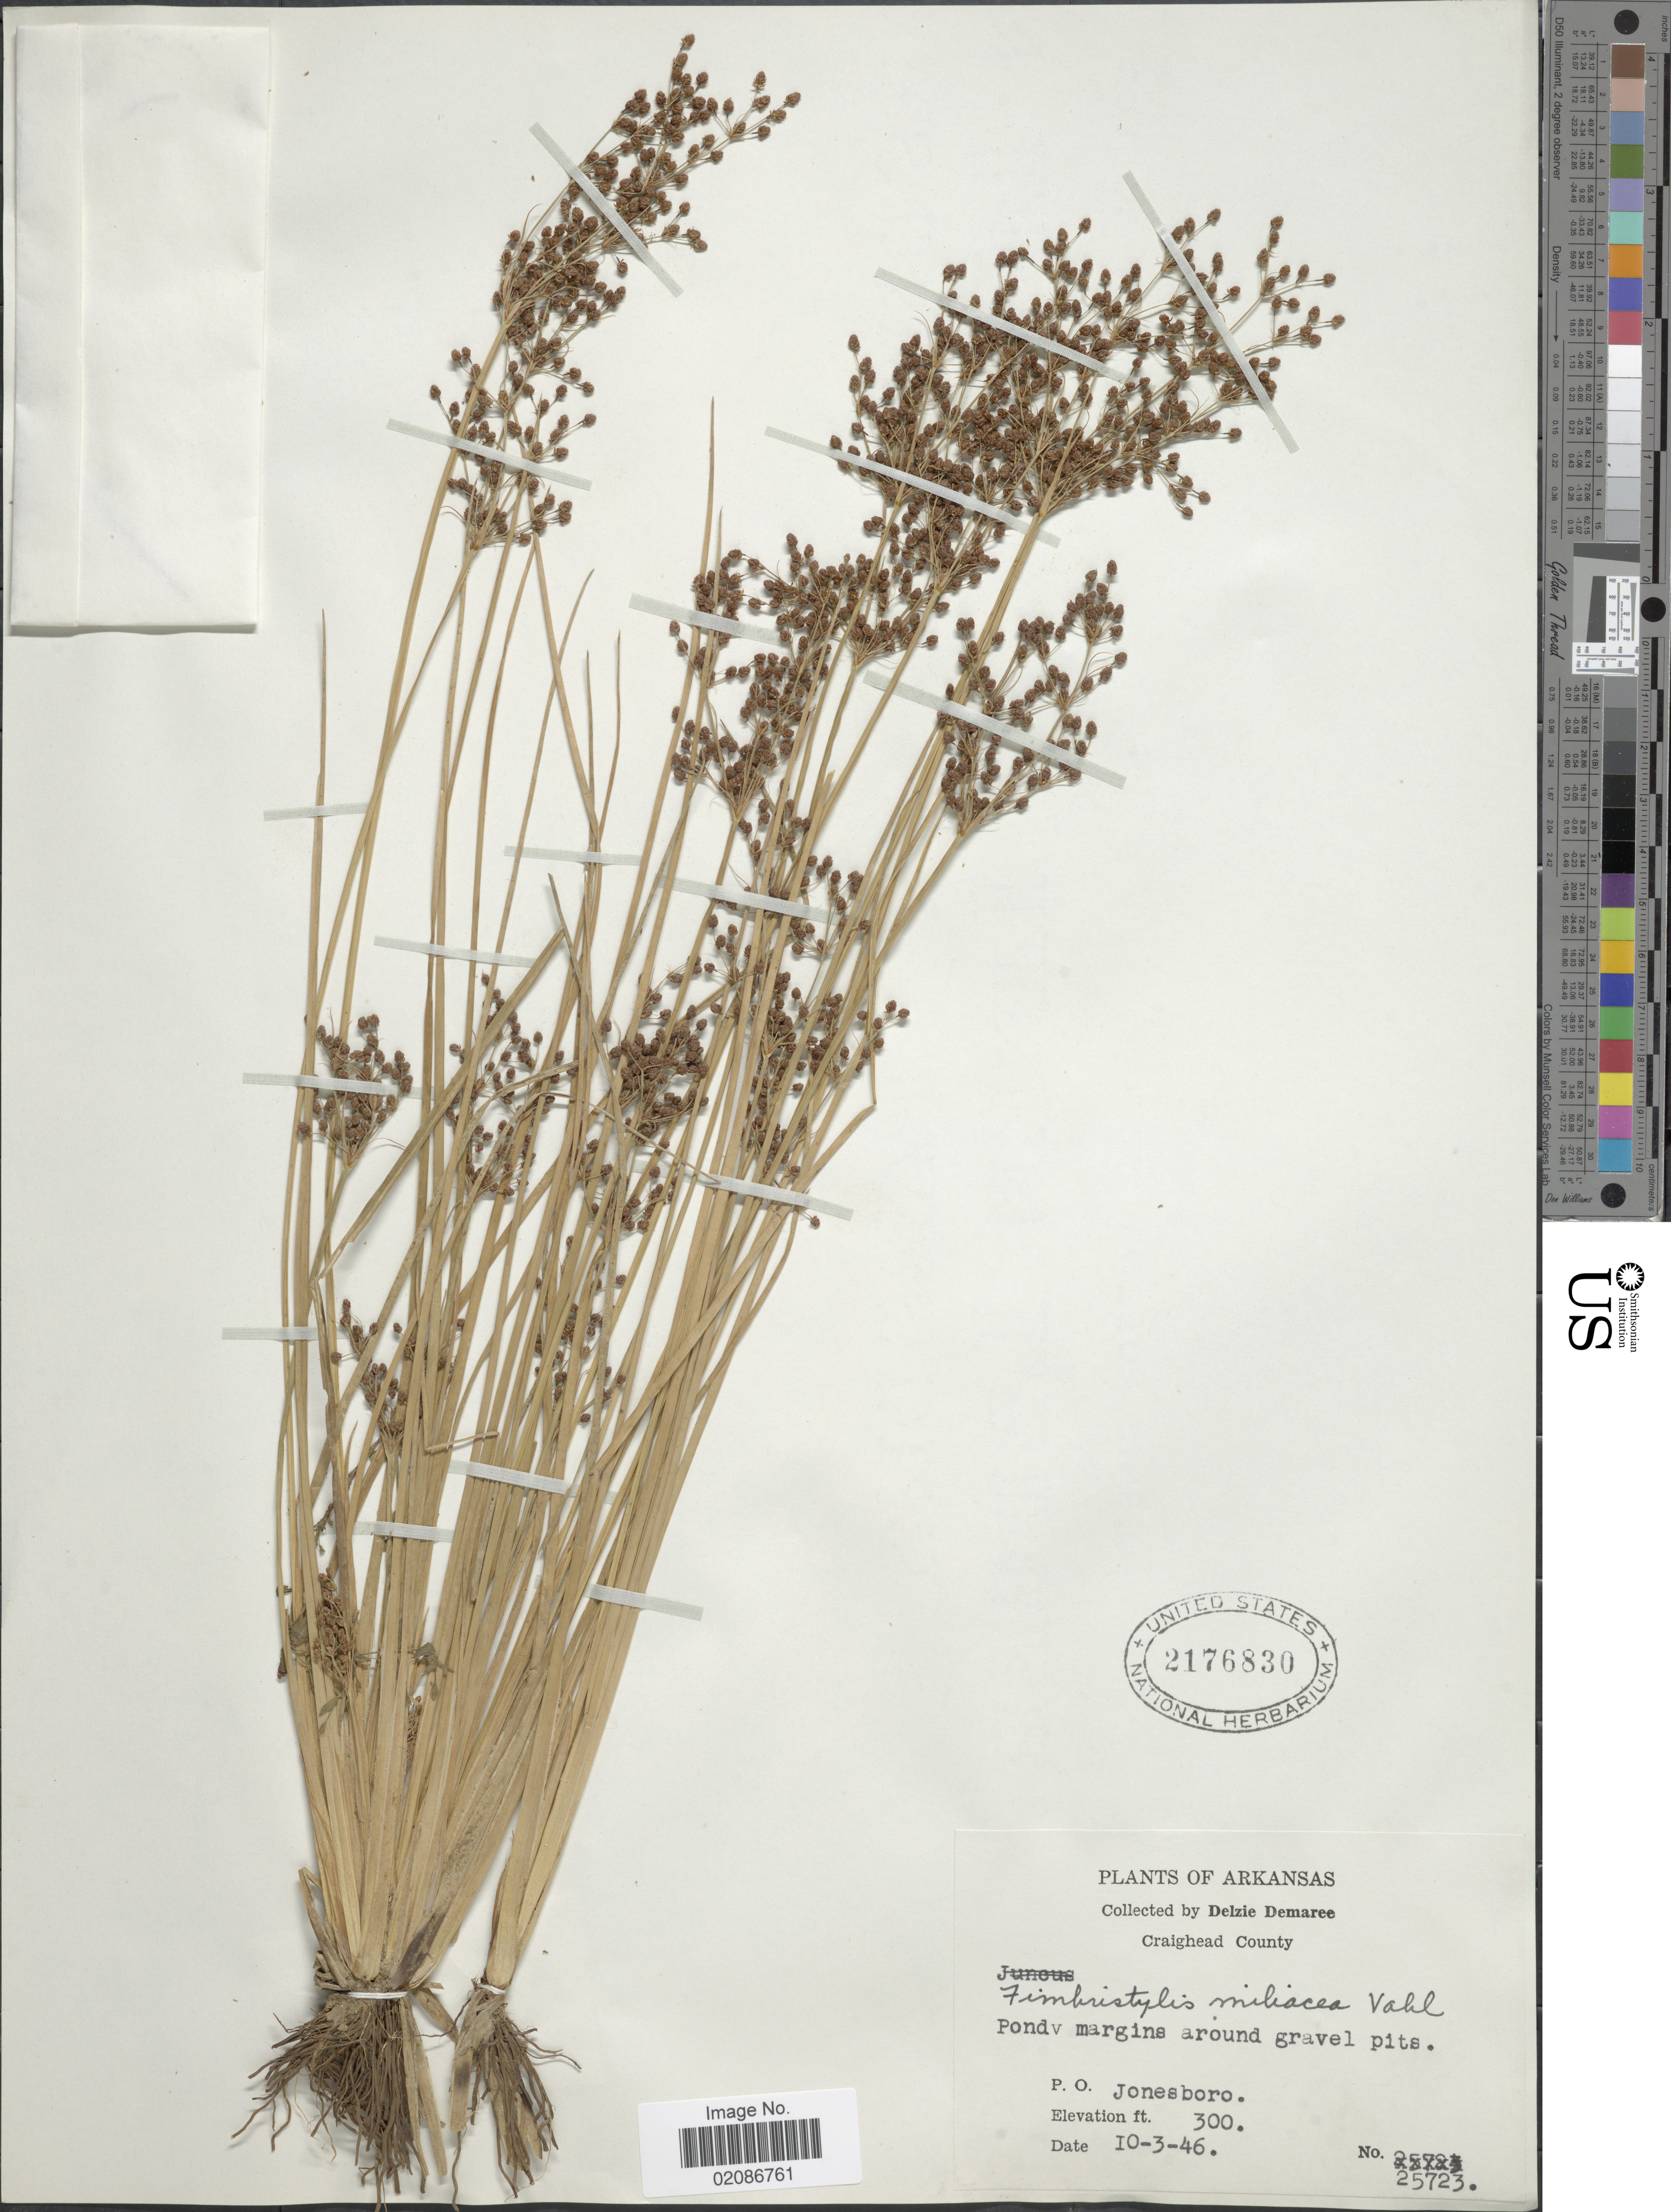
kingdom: Plantae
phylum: Tracheophyta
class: Liliopsida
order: Poales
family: Cyperaceae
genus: Fimbristylis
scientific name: Fimbristylis littoralis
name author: Gaudich.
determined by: Strong, M. T., (US), Smithsonian Institution - National Museum of Natural History (UNITED STATES)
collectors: D. Demaree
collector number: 25723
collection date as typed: Transcribed d/m/y: 3/10/46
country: United States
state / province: Arkansas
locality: Graighead County. Pondv margins around gravel pits. P.O. Jonesboro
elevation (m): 91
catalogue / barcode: US 2176830